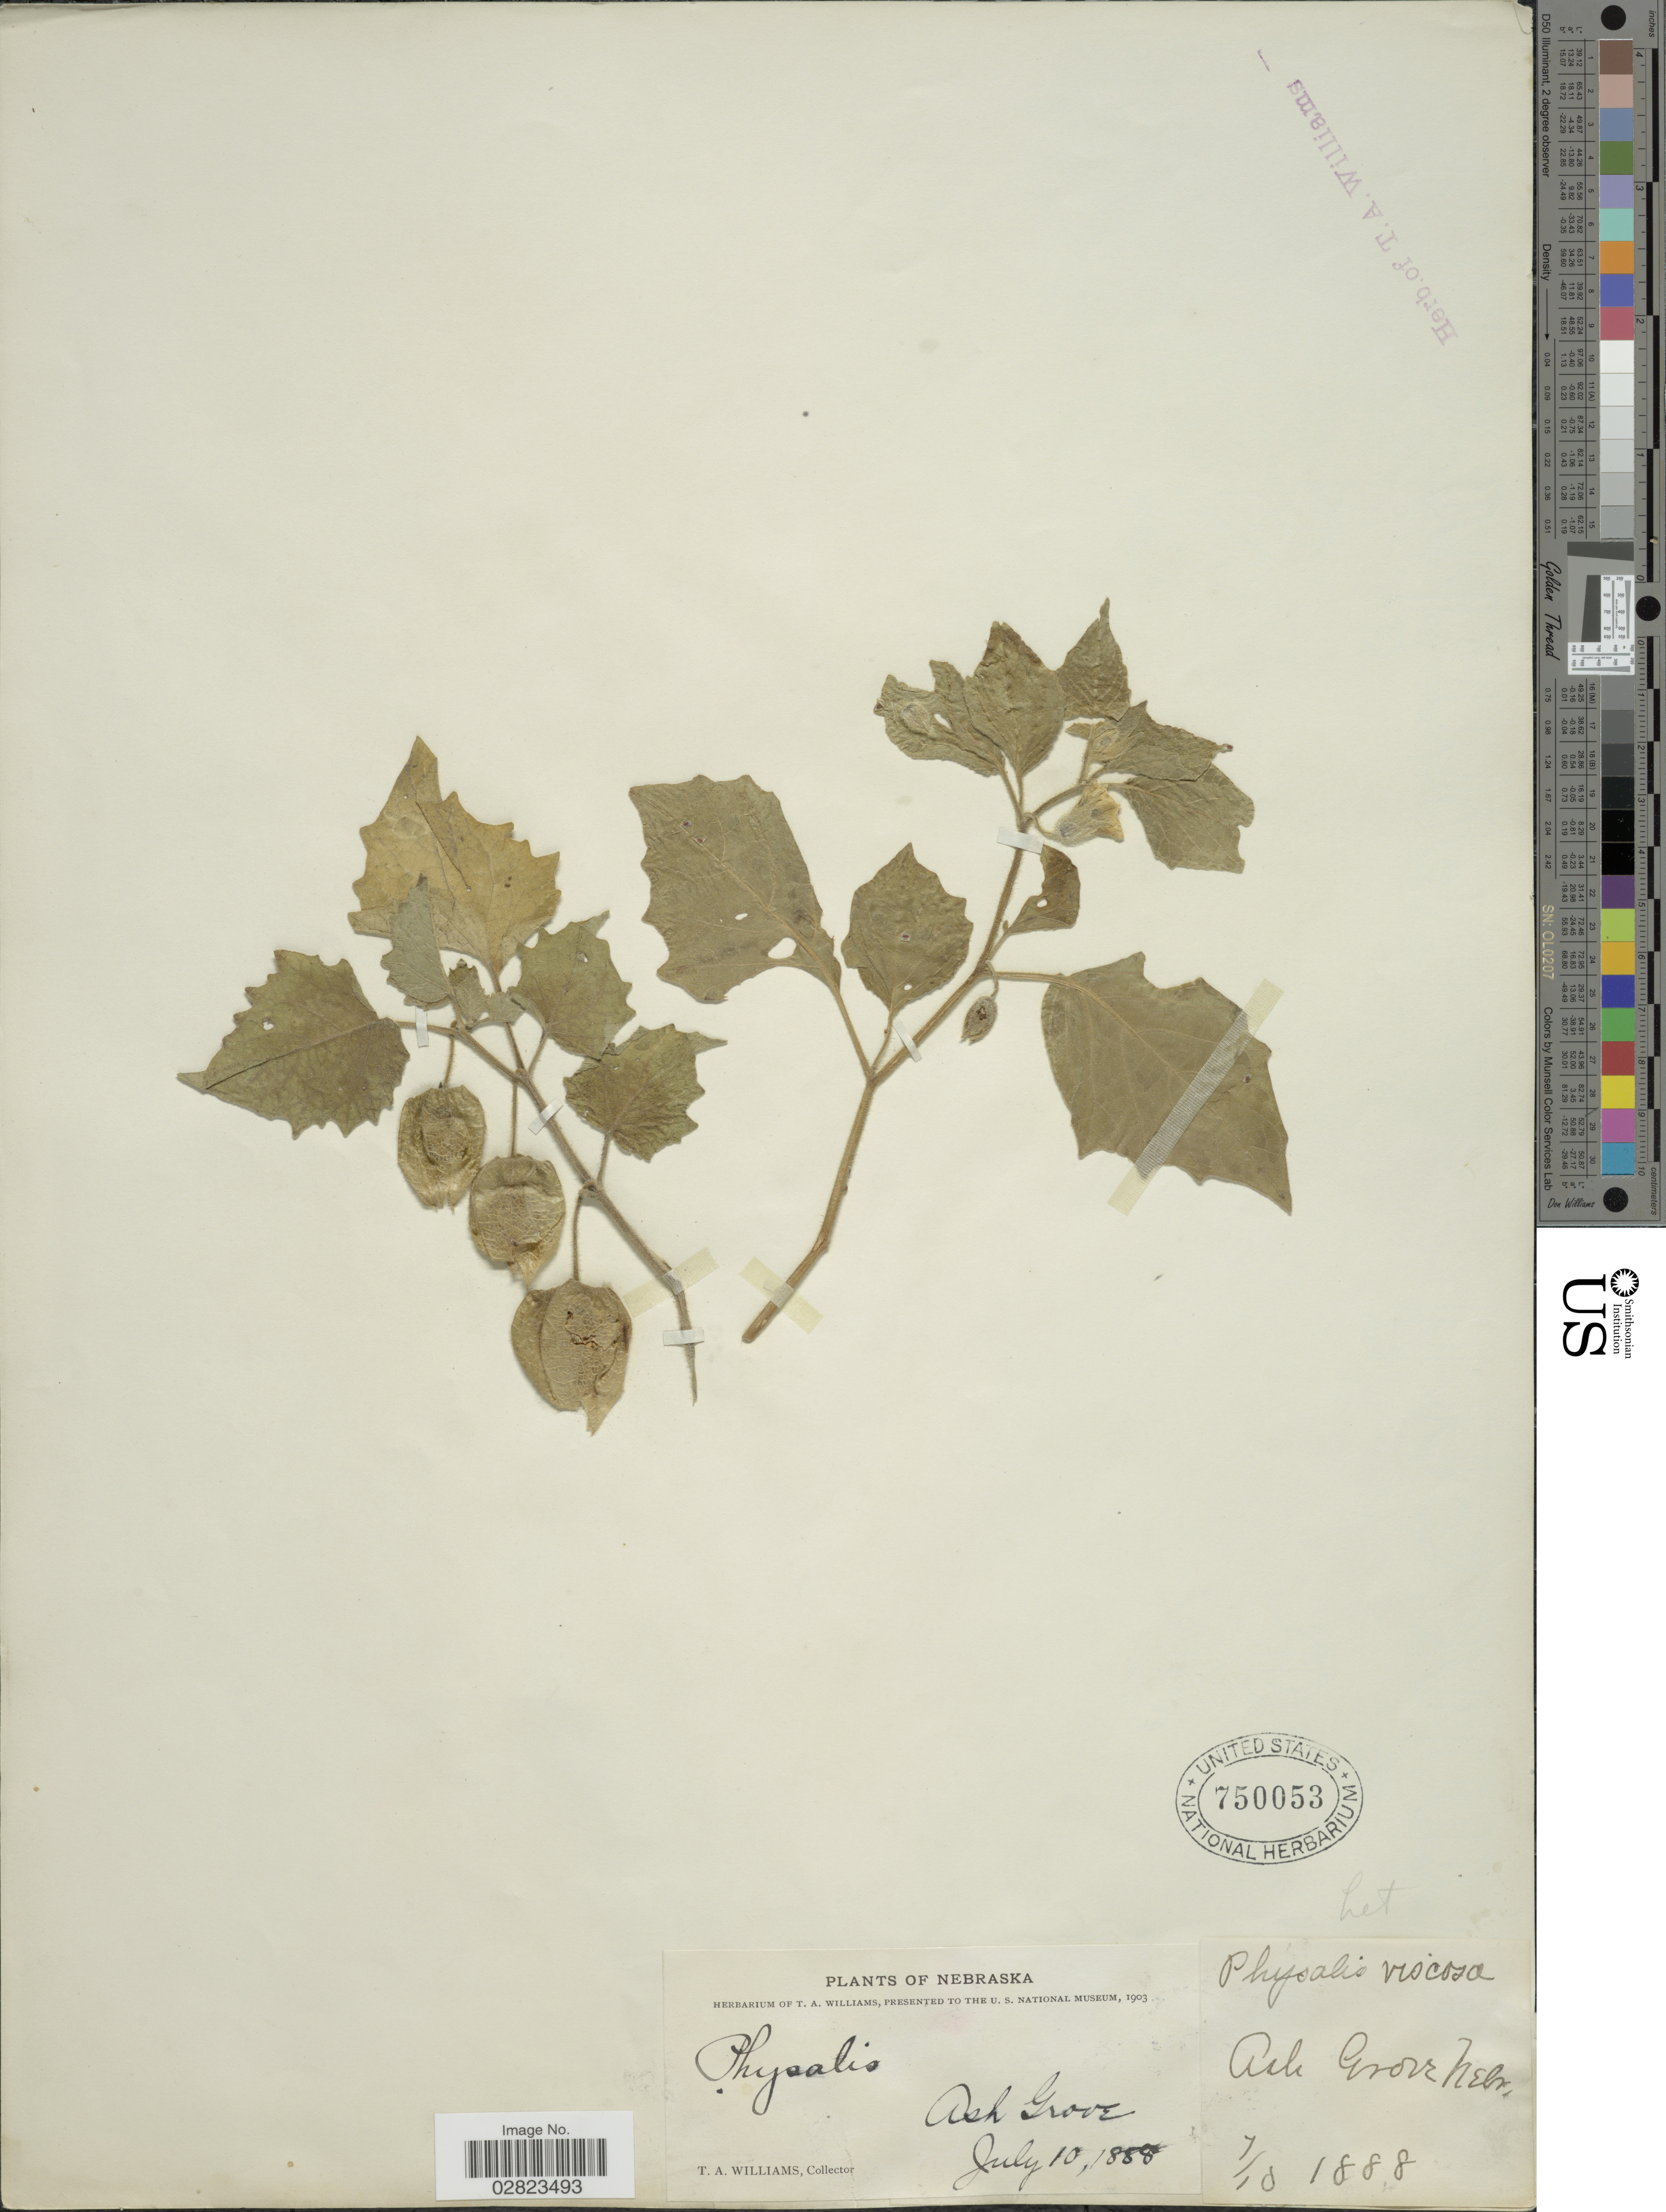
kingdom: Plantae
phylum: Tracheophyta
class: Magnoliopsida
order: Solanales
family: Solanaceae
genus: Physalis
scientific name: Physalis heterophylla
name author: Nees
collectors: T. A. Williams (herbarium)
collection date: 1888-07-10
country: United States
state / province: Nebraska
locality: Ash Grove.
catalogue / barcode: US 750053